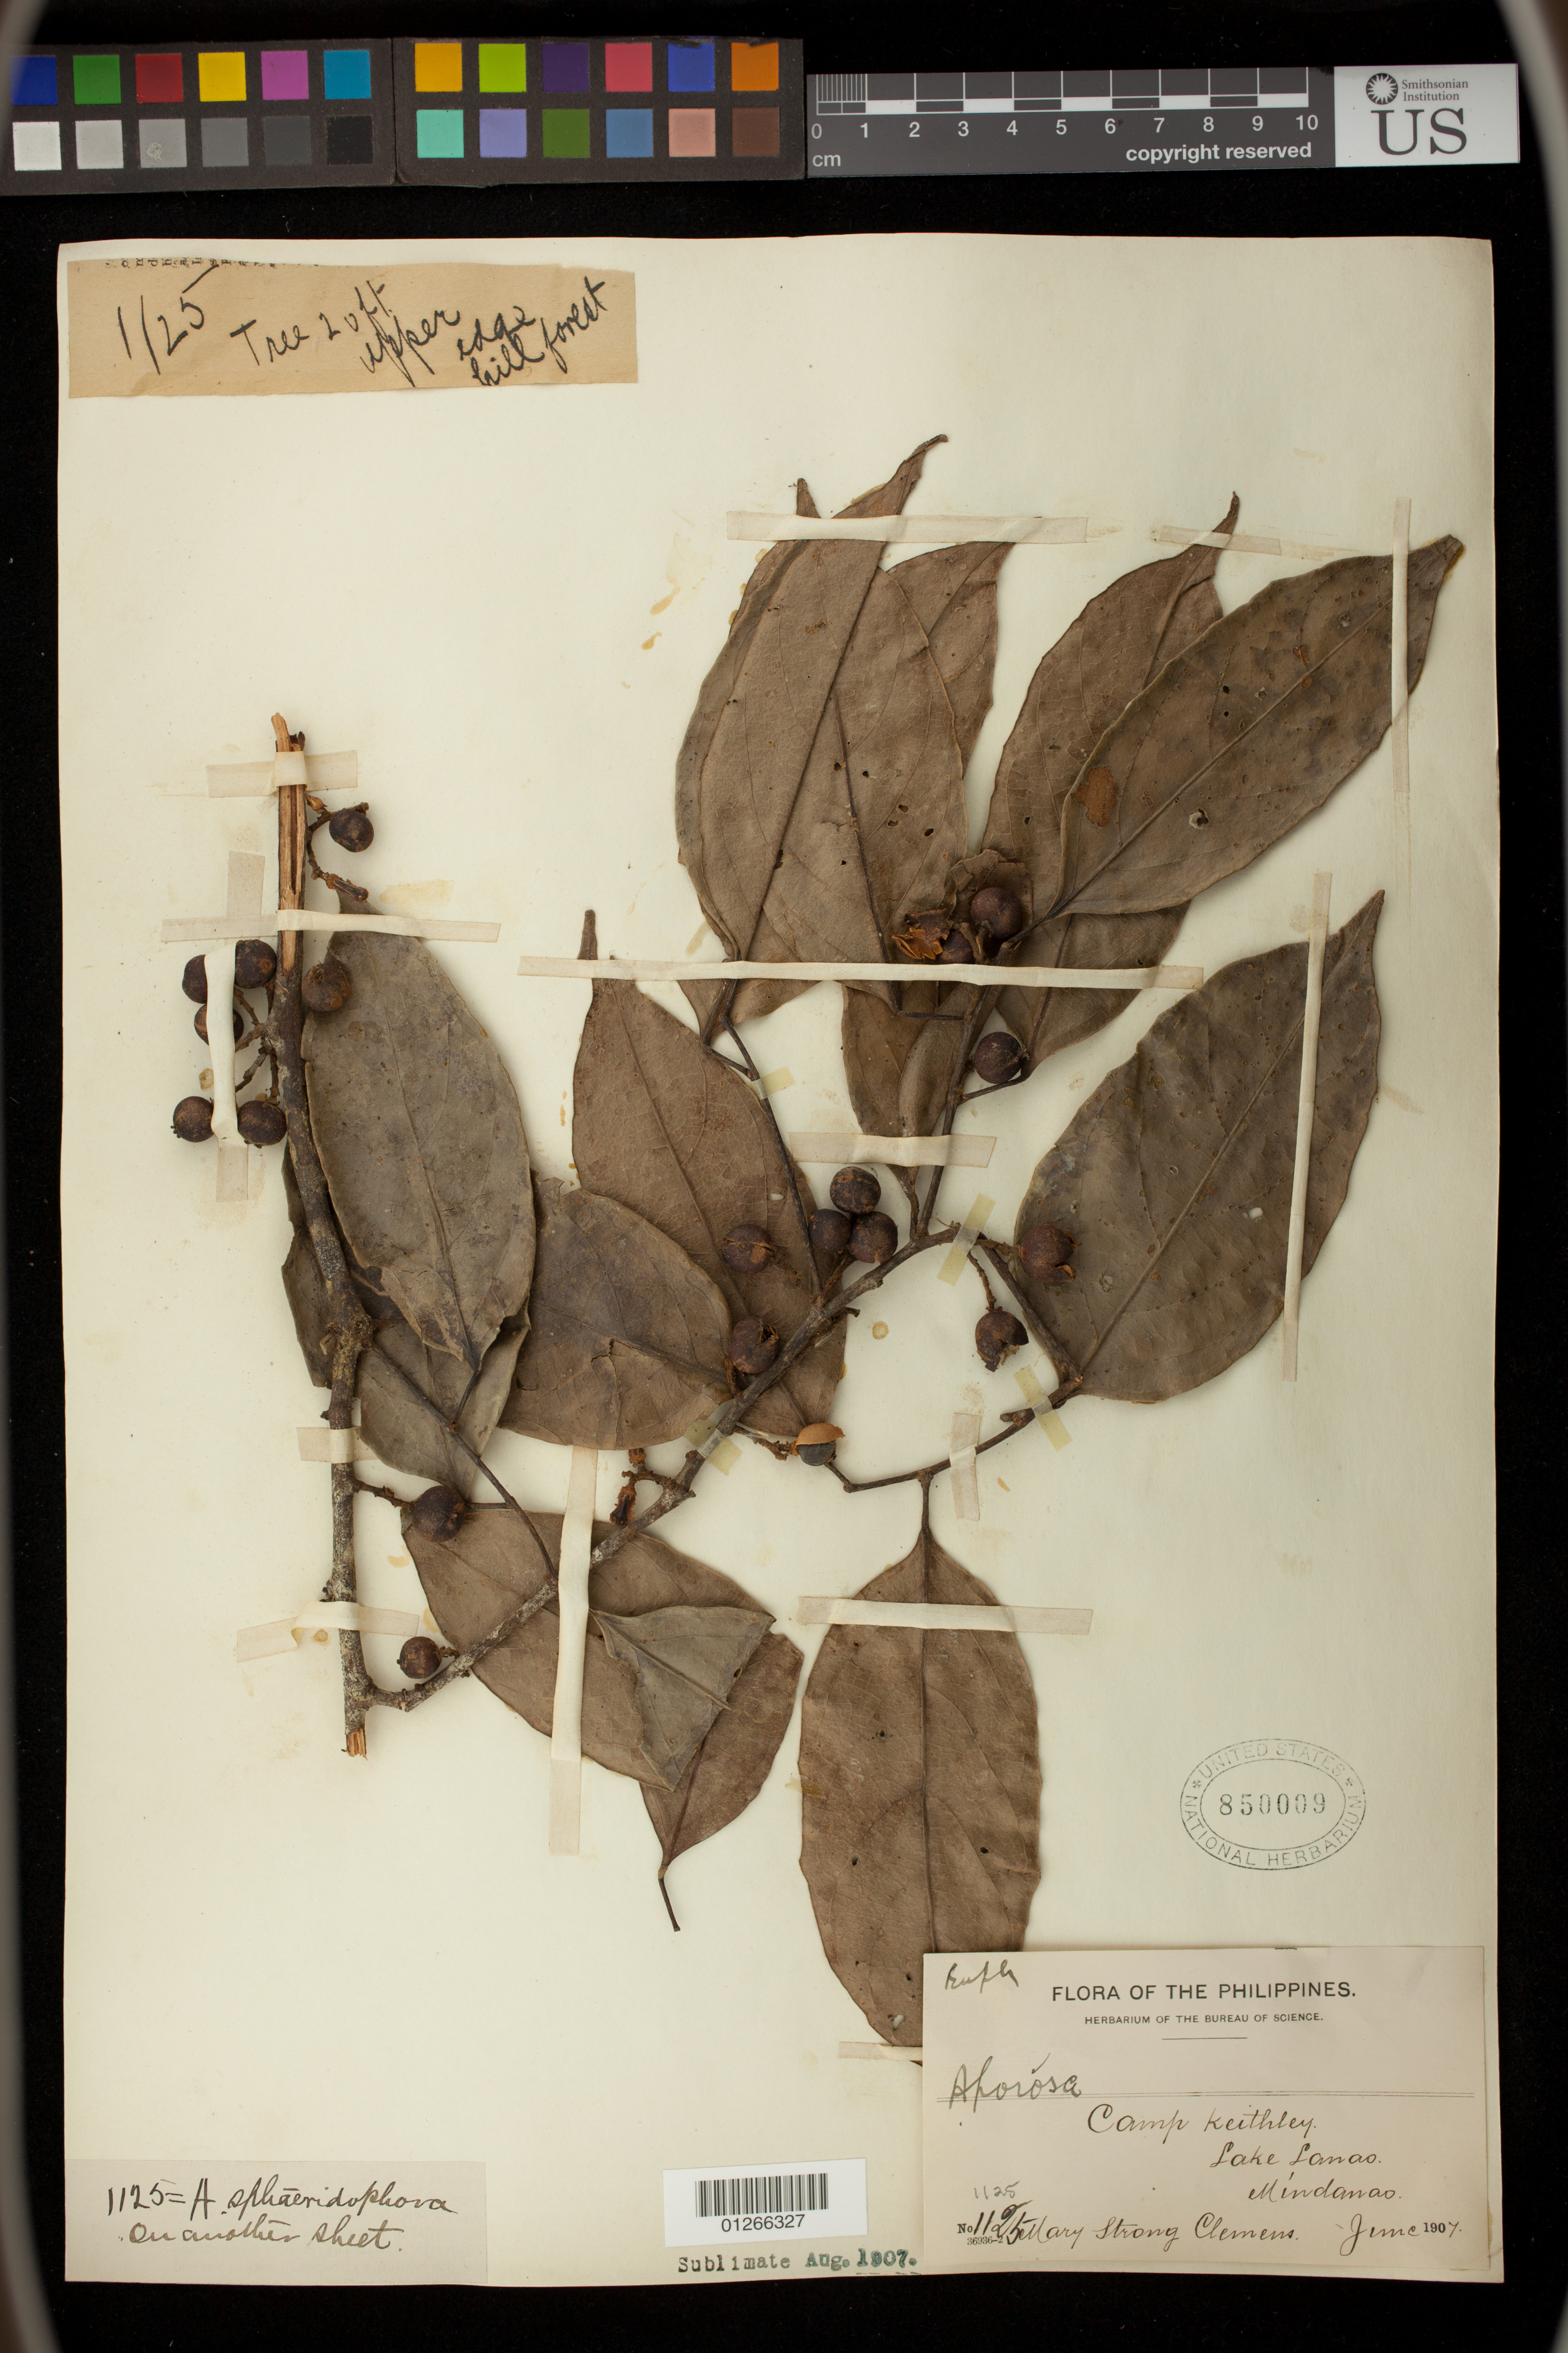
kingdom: Plantae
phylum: Tracheophyta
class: Magnoliopsida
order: Malpighiales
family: Phyllanthaceae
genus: Aporosa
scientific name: Aporosa sphaeridiophora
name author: Merr.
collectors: M. S. Clemens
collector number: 1125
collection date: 1907-06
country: Philippines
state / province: Muslim Mindanao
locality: Camp Keithley, Lake Lanao, Mindanao